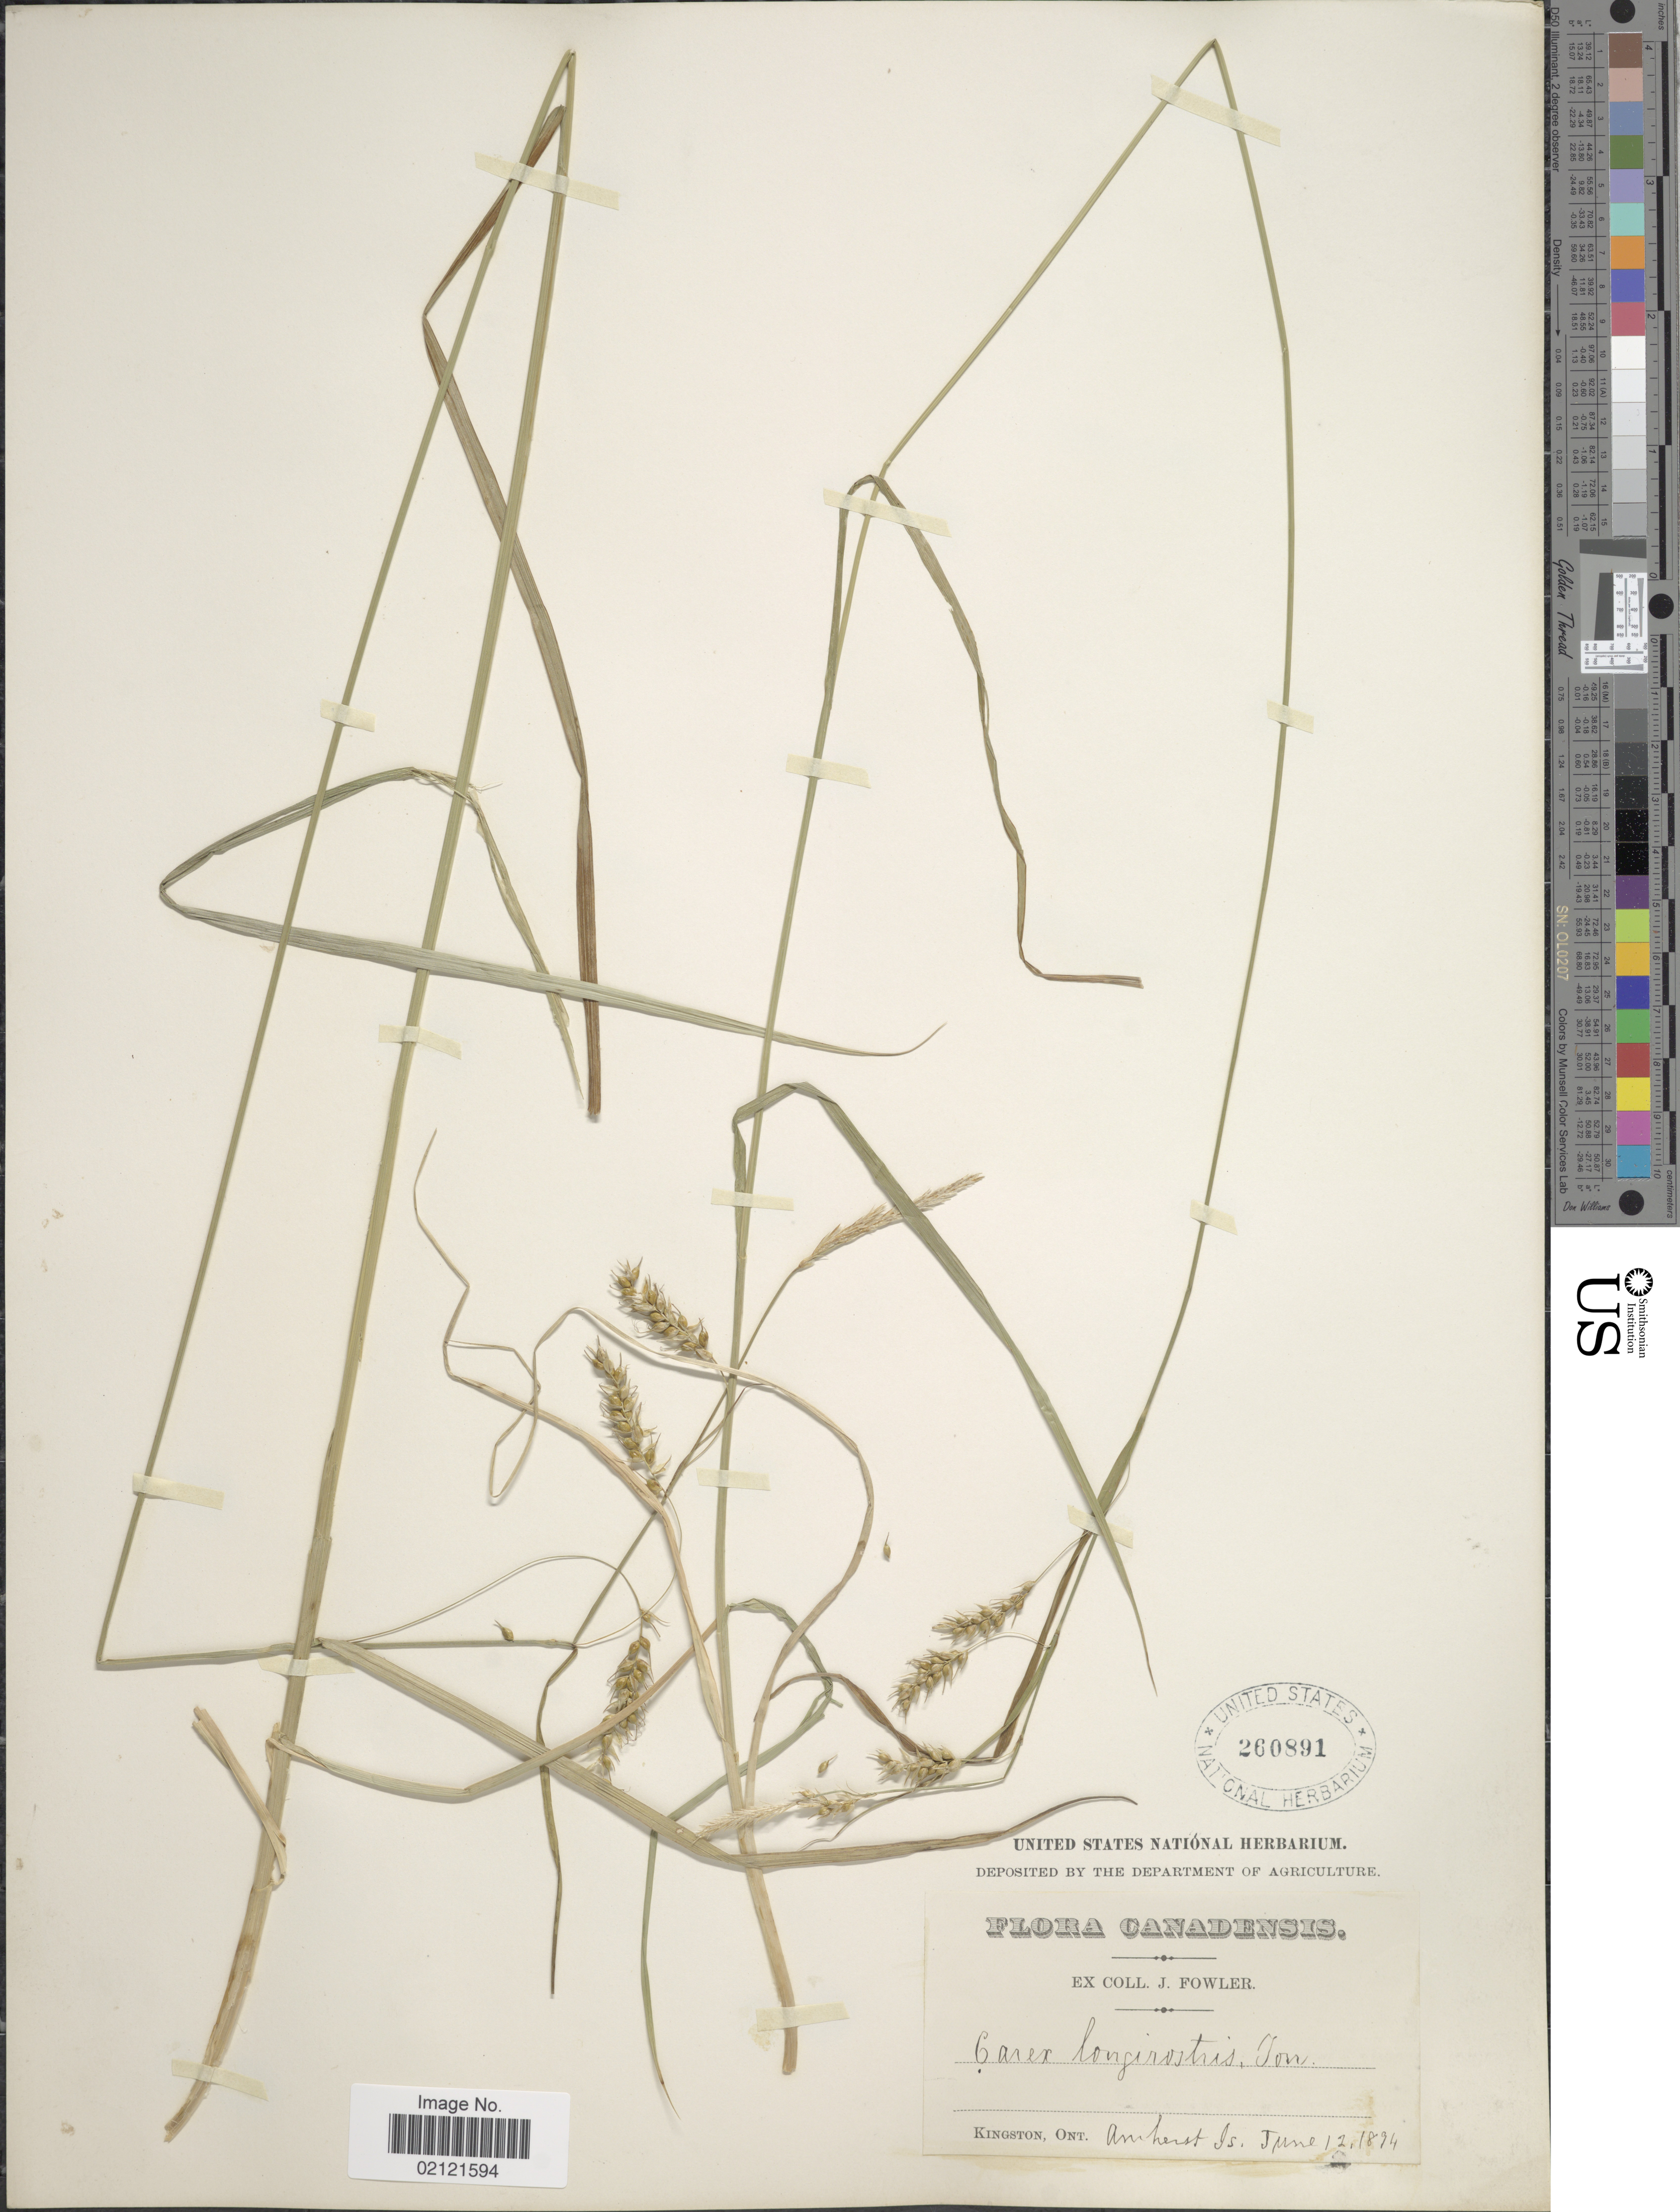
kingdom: Plantae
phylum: Tracheophyta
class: Liliopsida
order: Poales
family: Cyperaceae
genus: Carex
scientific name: Carex sprengelii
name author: Dewey ex Spreng.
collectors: J. P. Fowler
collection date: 1894-06-12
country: Canada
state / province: Ontario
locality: Amherst Is.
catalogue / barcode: US 260891